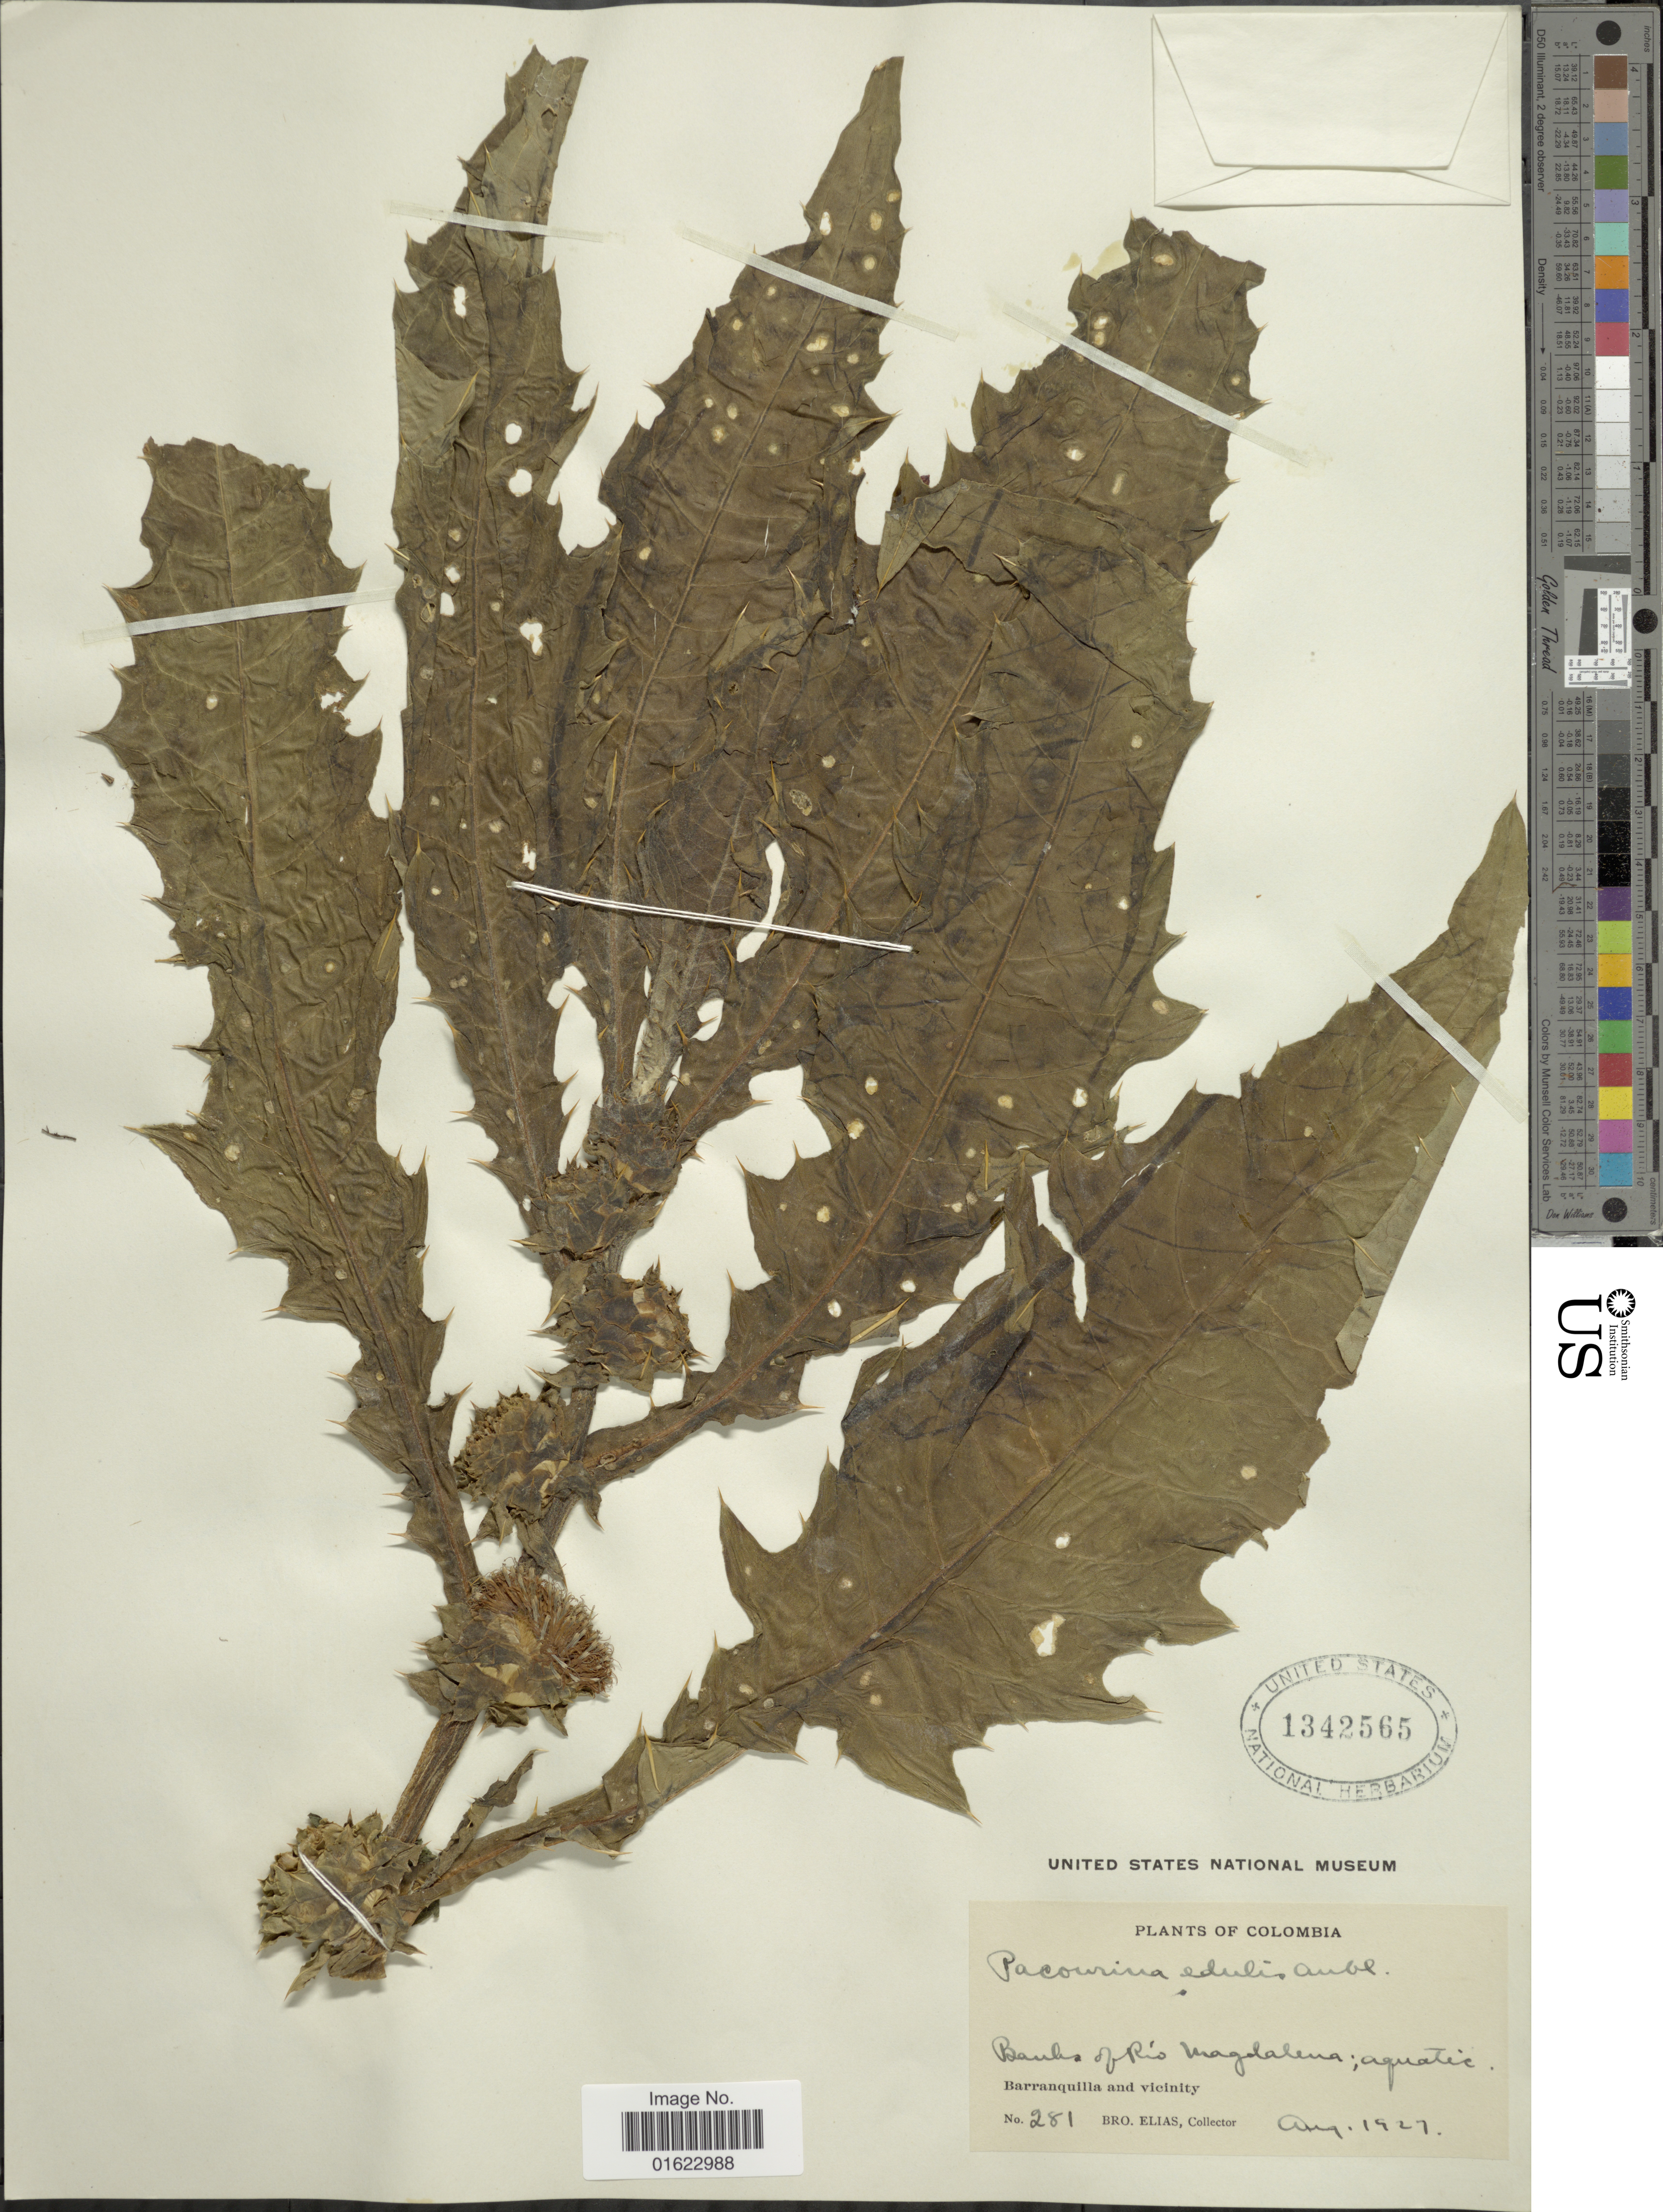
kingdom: Plantae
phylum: Tracheophyta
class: Magnoliopsida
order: Asterales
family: Asteraceae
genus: Pacourina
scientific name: Pacourina edulis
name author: Aubl.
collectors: Bro. Elias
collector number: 281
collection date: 1927-08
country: Colombia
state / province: Magdalena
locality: Colombia, Banks of Rio Magdalena, Barranquilla and vicinity.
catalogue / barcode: US 1342565